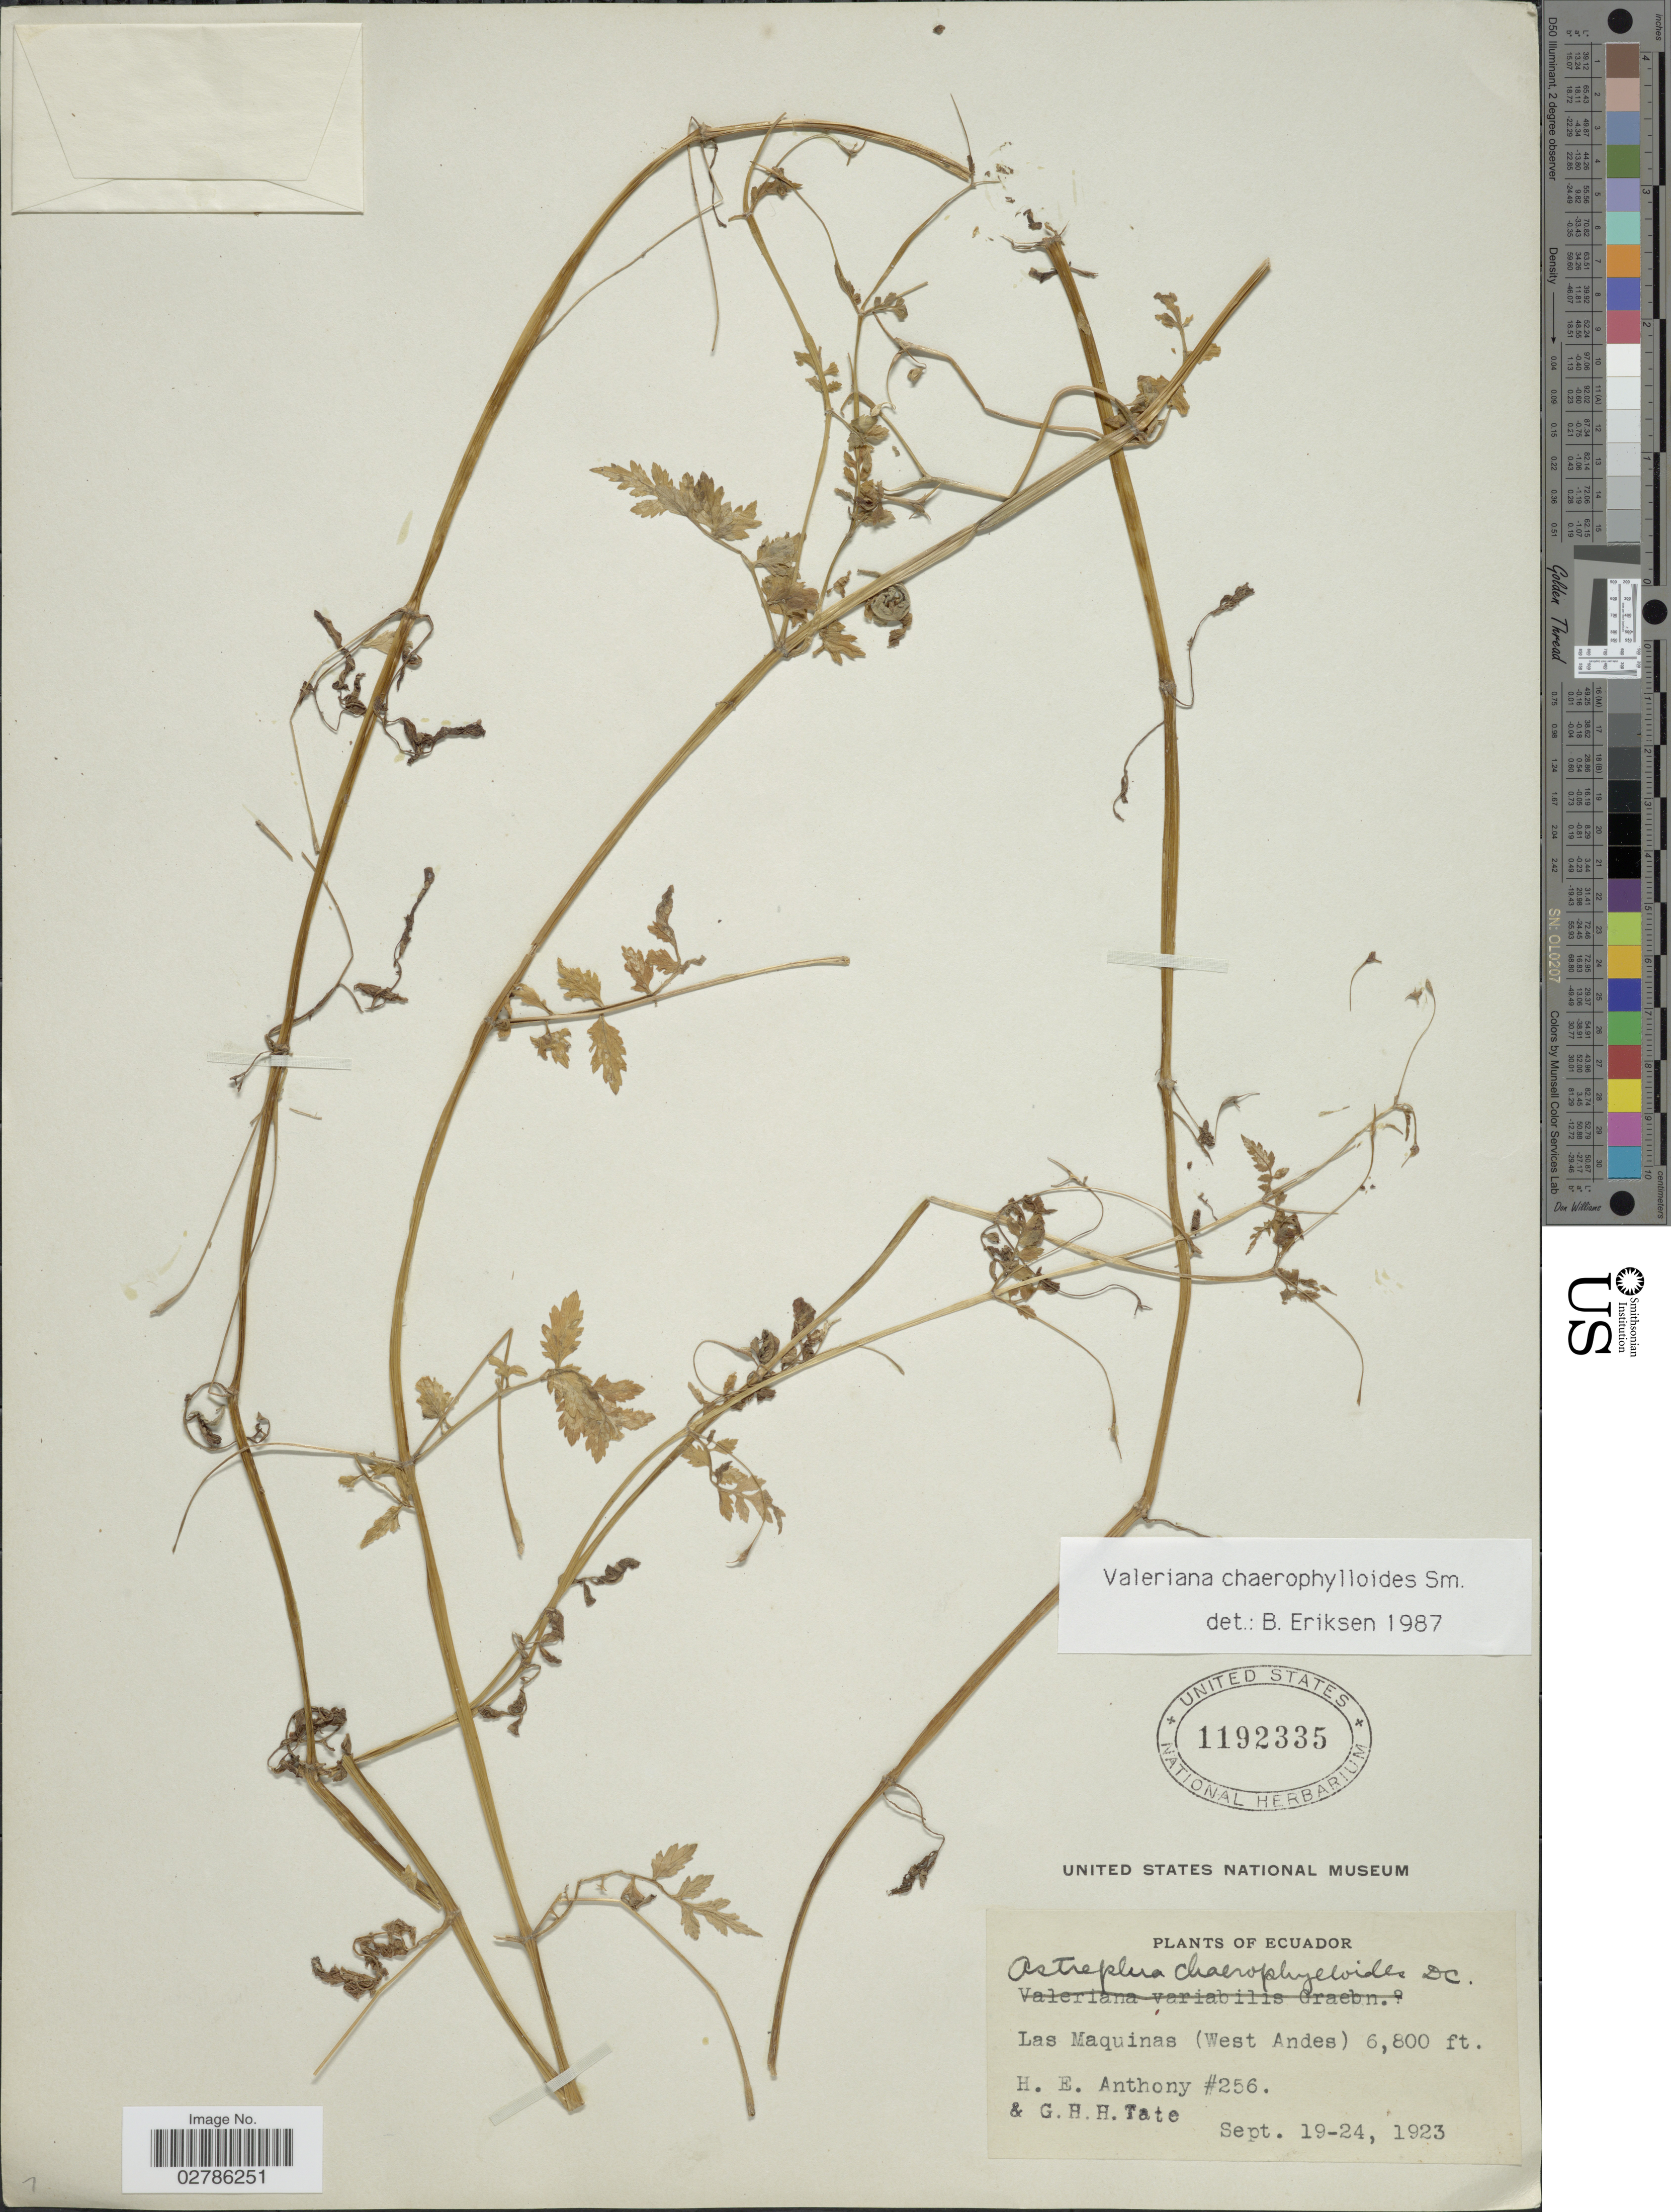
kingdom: Plantae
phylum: Tracheophyta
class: Magnoliopsida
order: Dipsacales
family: Caprifoliaceae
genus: Astrephia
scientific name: Astrephia chaerophylloides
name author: (Sm.) DC.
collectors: H. E. Anthony & G. H. H.Tate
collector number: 256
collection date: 1923-09-19/1923-09-24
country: Ecuador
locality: Las Maquinas (West Andes).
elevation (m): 2073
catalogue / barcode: US 1192335